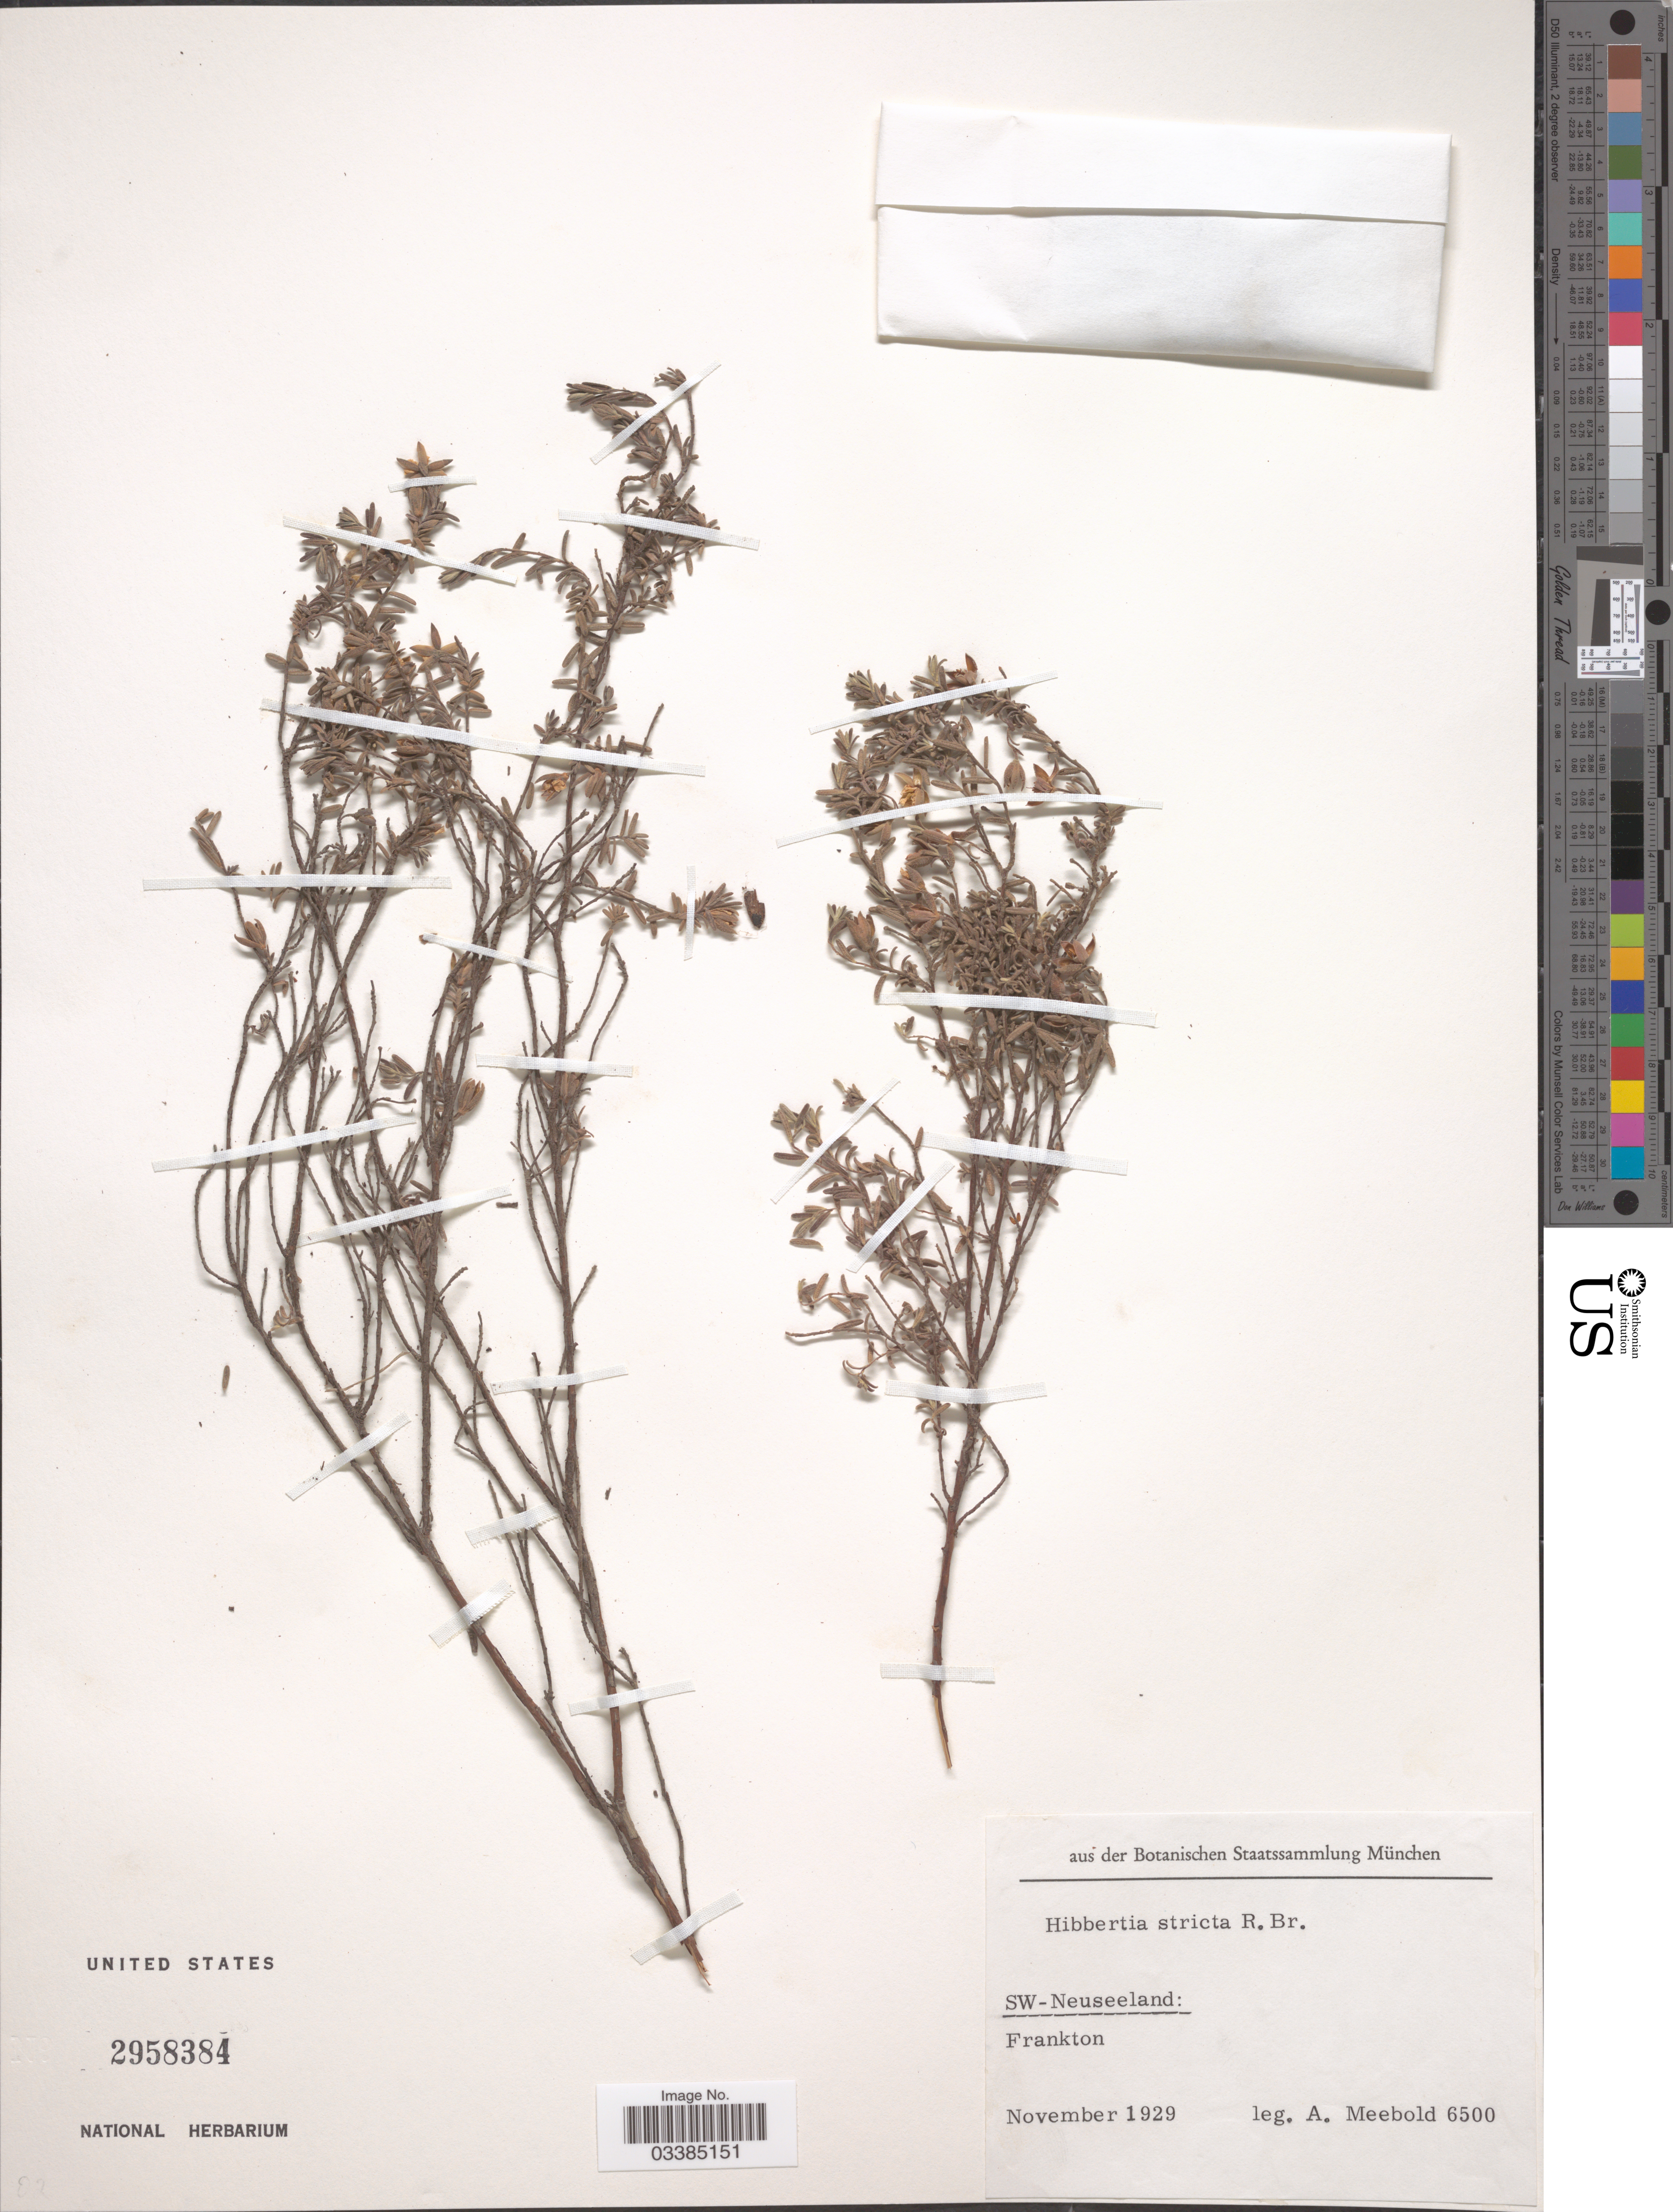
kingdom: Plantae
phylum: Tracheophyta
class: Magnoliopsida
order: Dilleniales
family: Dilleniaceae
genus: Hibbertia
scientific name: Hibbertia stricta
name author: R. Br. ex DC.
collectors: A. Meebold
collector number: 6500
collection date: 1929-11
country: New Zealand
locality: SW-Neuseeland. Frankton.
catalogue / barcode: US 2958384